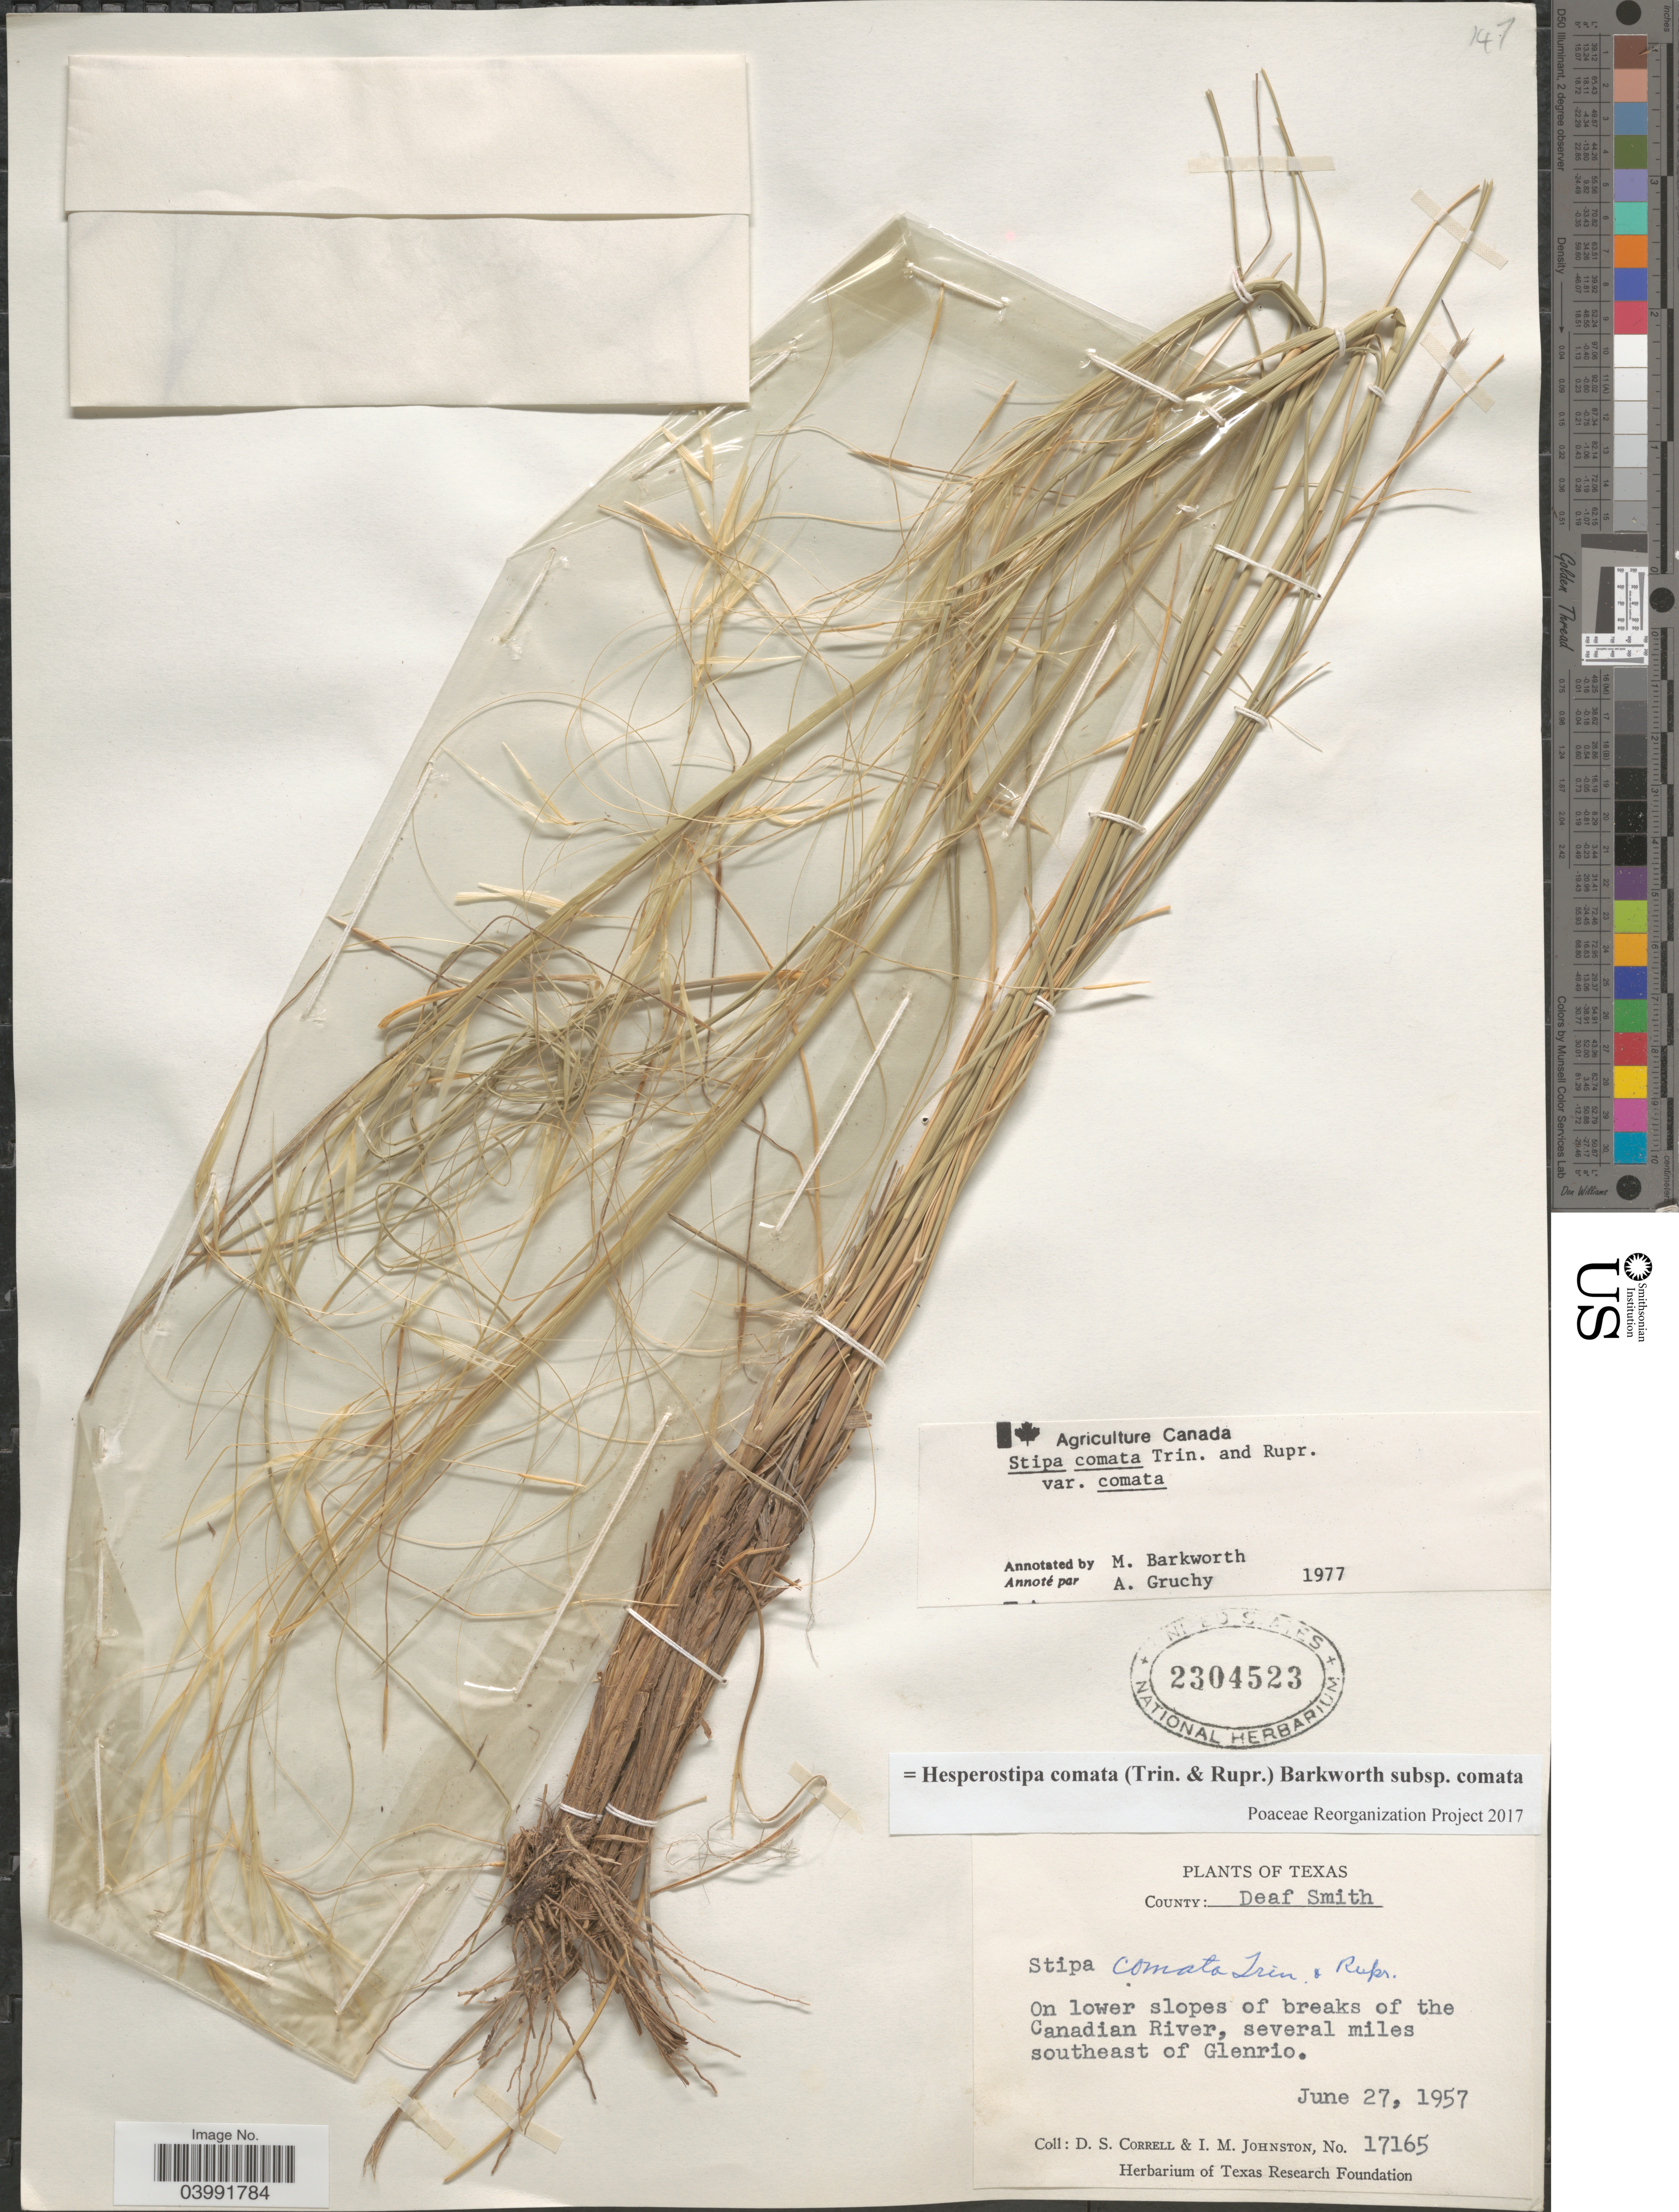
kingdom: Plantae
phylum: Tracheophyta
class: Liliopsida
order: Poales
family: Poaceae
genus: Hesperostipa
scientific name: Hesperostipa comata subsp. comata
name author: (Trin. & Rupr.) Barkworth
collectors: D. S. Correll & I.M. Johnston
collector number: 17165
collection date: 1957-06-27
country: United States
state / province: Texas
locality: County: Deaf Smith. On lower slopes of breaks of the Canadian River, several miles southeast of Glenrio.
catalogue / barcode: US 2304523